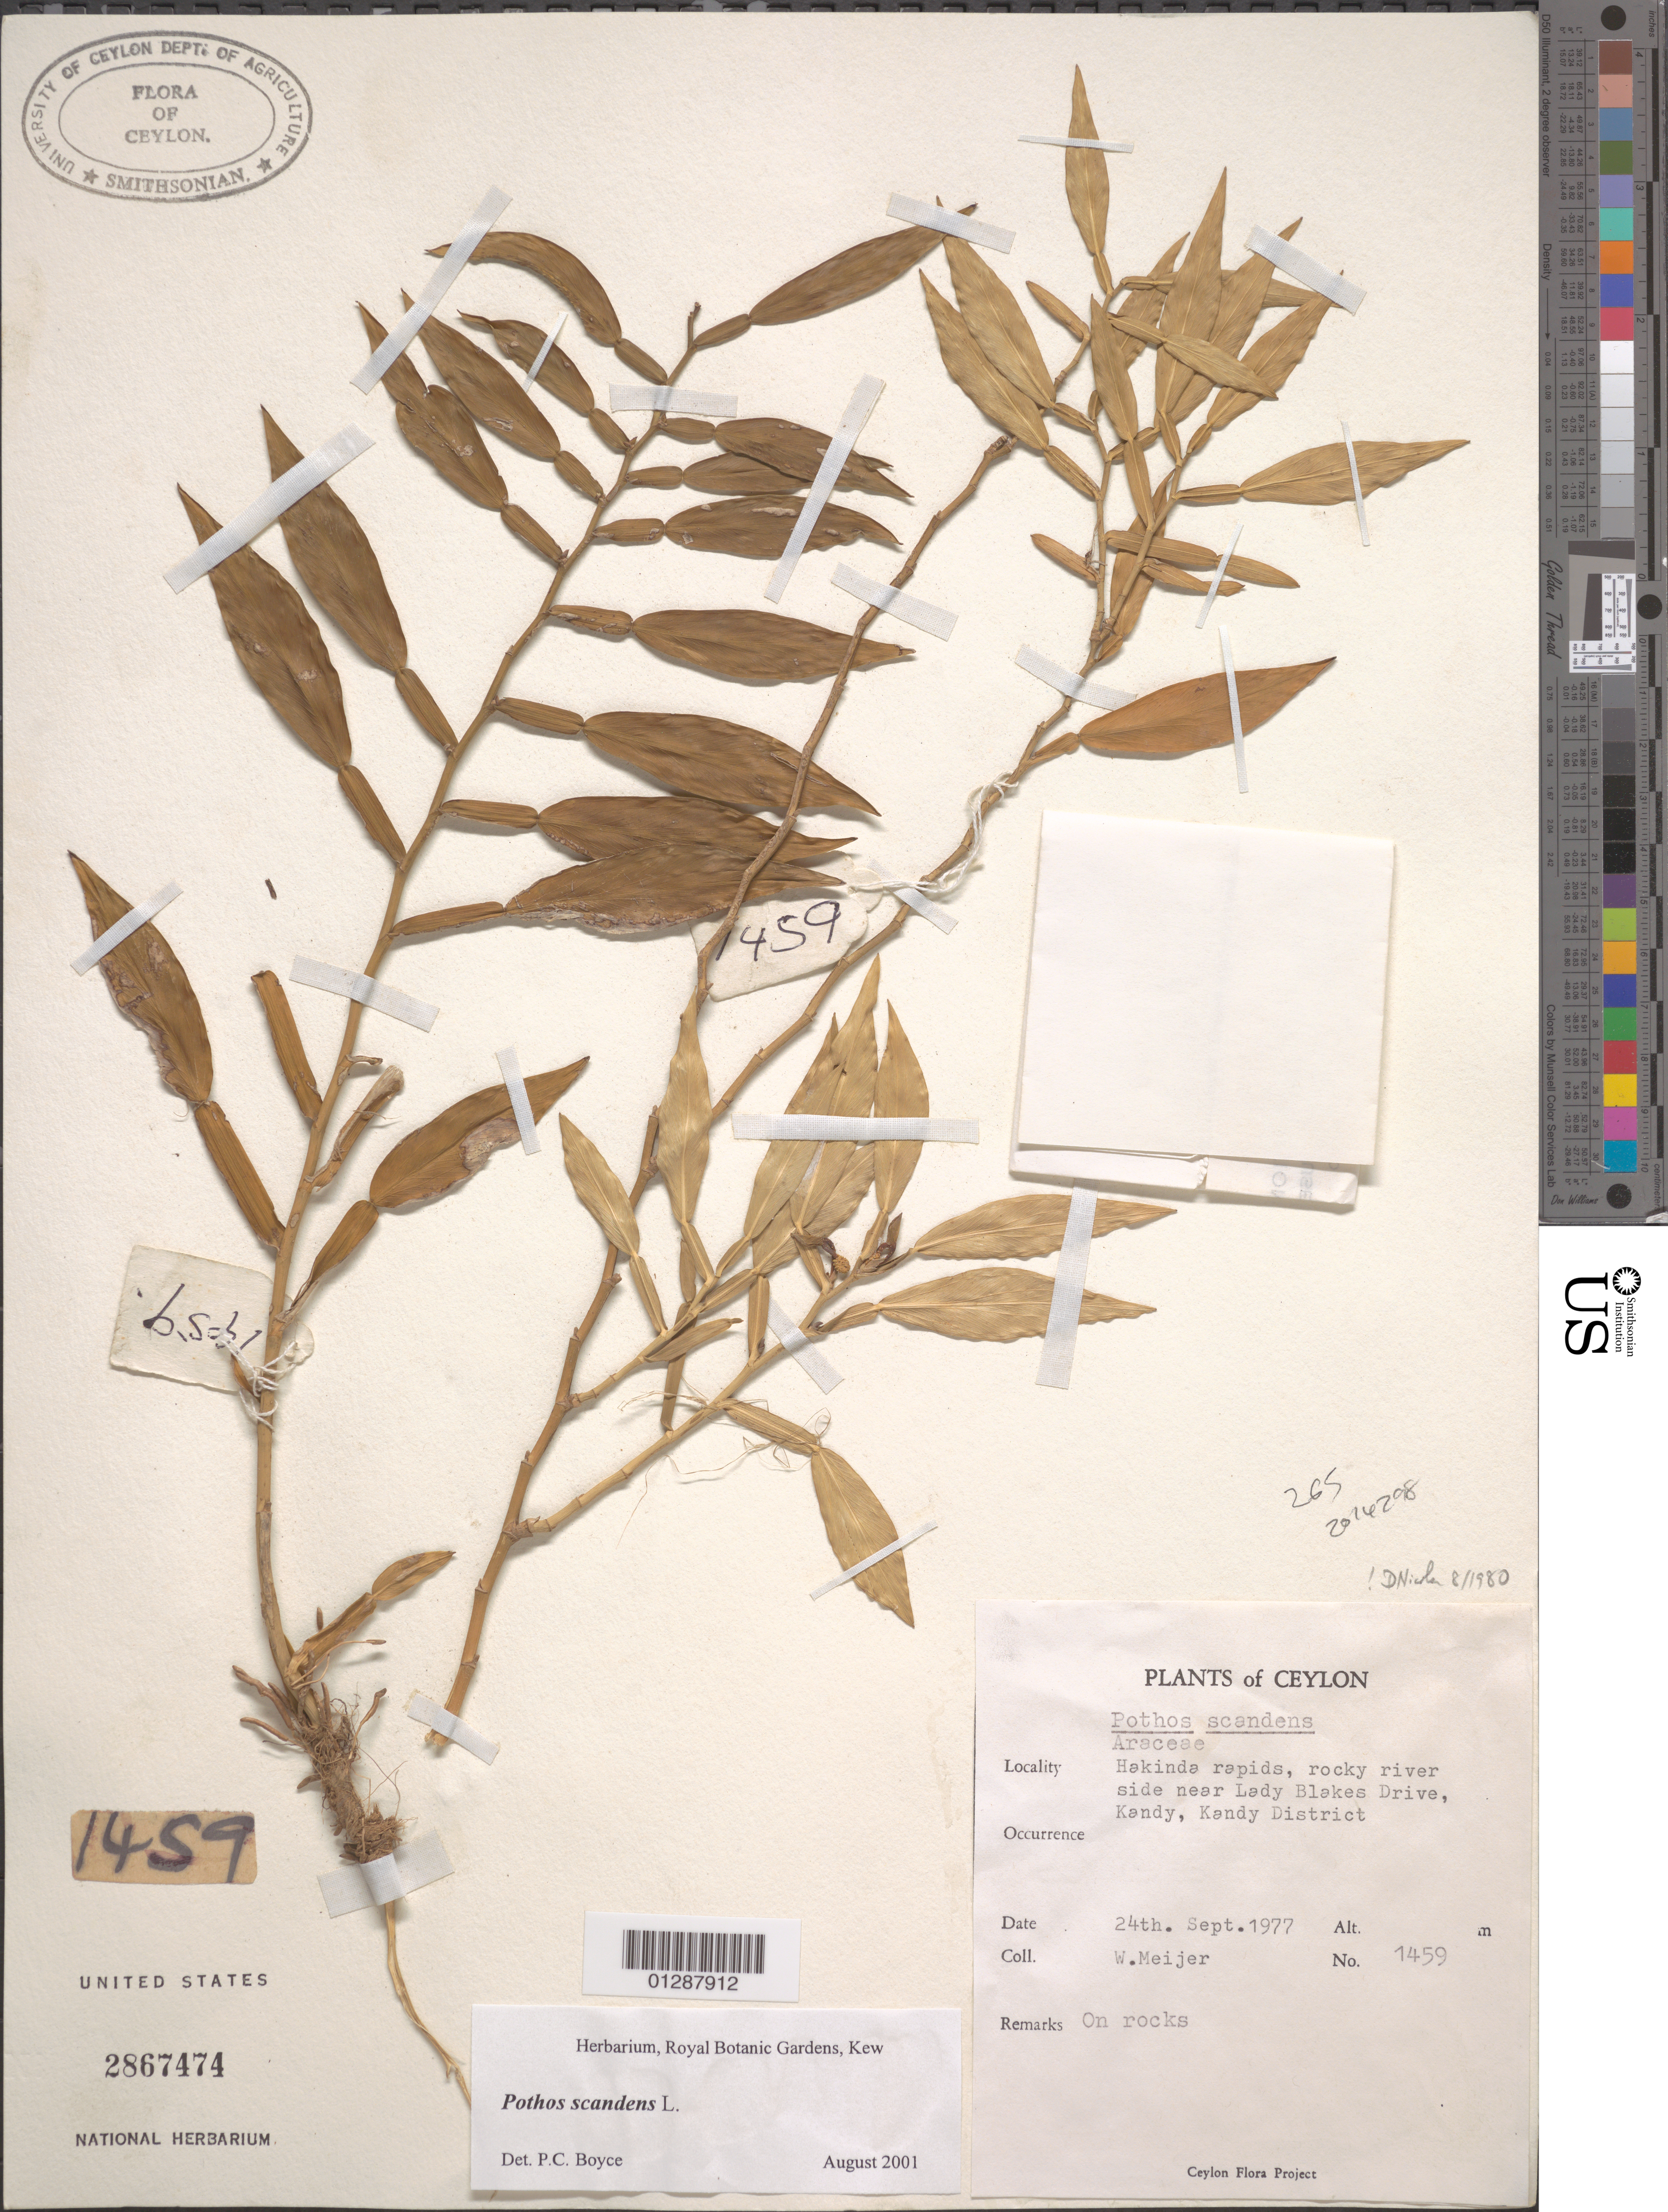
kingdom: Plantae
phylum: Tracheophyta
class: Liliopsida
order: Alismatales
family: Araceae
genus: Pothos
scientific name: Pothos scandens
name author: L.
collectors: W. Meijer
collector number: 1459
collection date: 1977-09-24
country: Sri Lanka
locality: Ceylon. Hakinda rapids, rocky river side near Lady Blakes Drive, Kandy, Kandy District.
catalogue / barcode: US 2867474